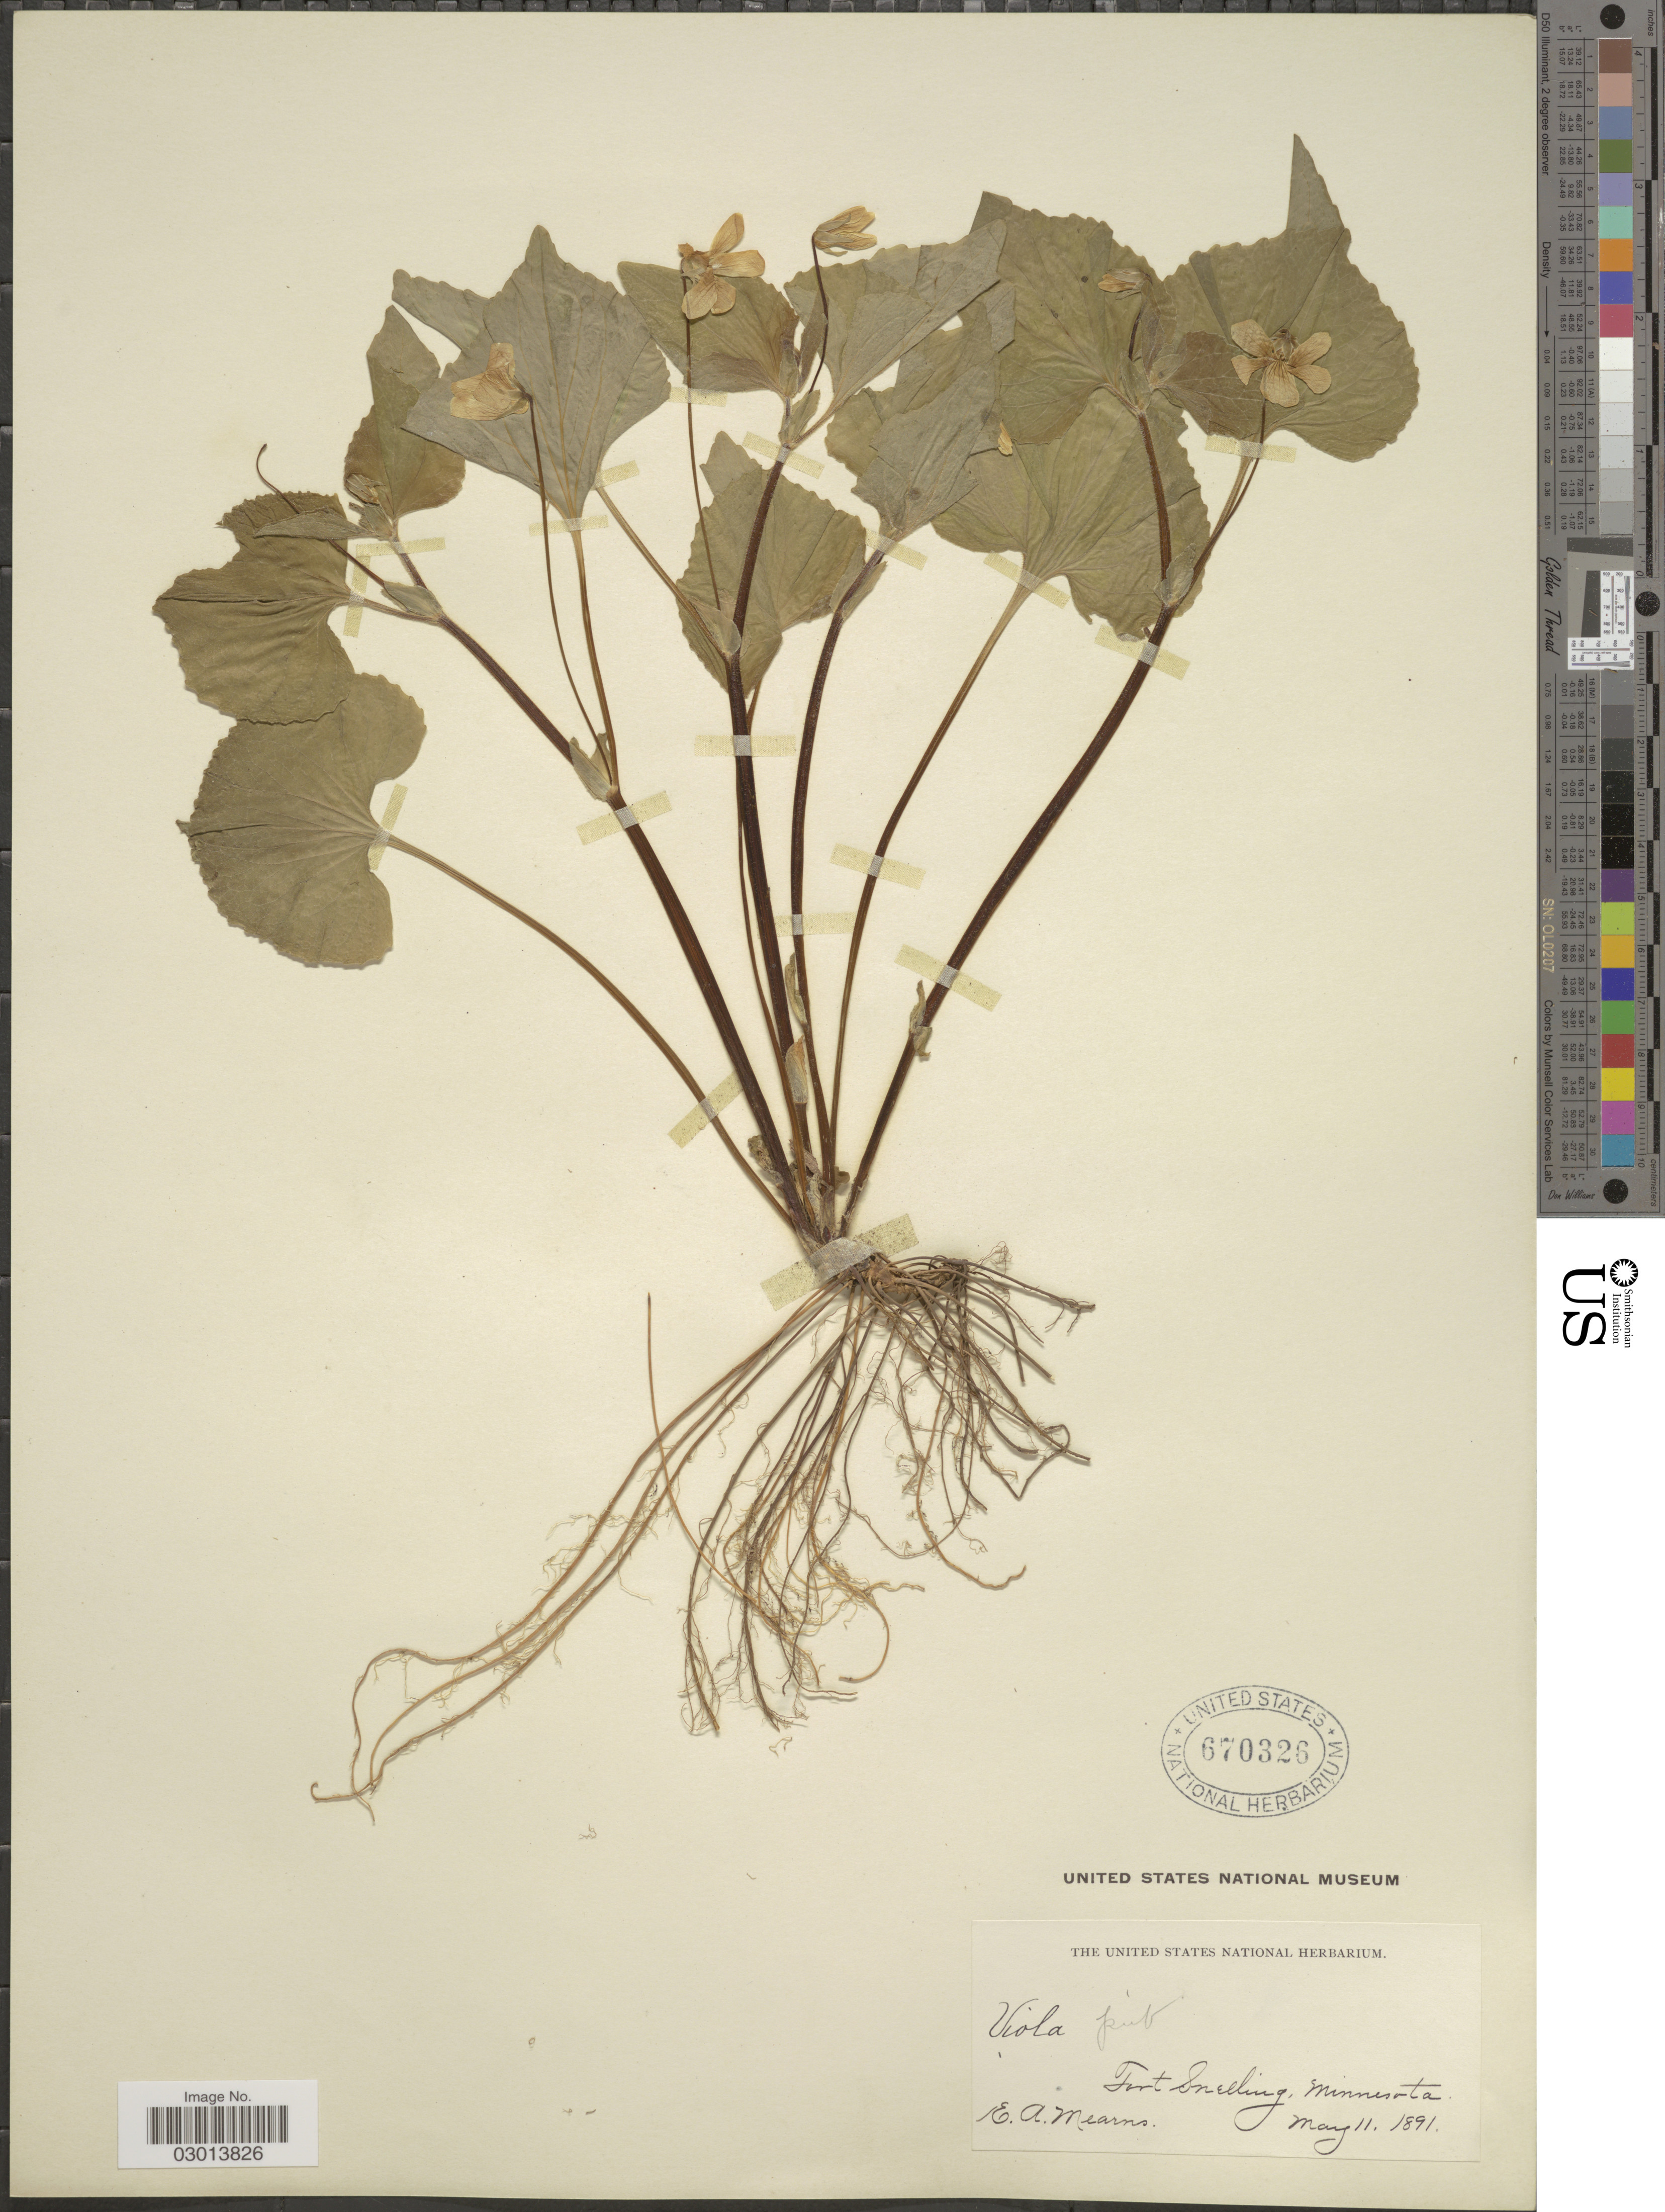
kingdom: Plantae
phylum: Tracheophyta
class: Magnoliopsida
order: Malpighiales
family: Violaceae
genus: Viola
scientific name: Viola pubescens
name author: Aiton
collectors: E. A. Mearns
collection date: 1891-05-11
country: United States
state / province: Minnesota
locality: Fort Snelling.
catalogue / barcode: US 670326